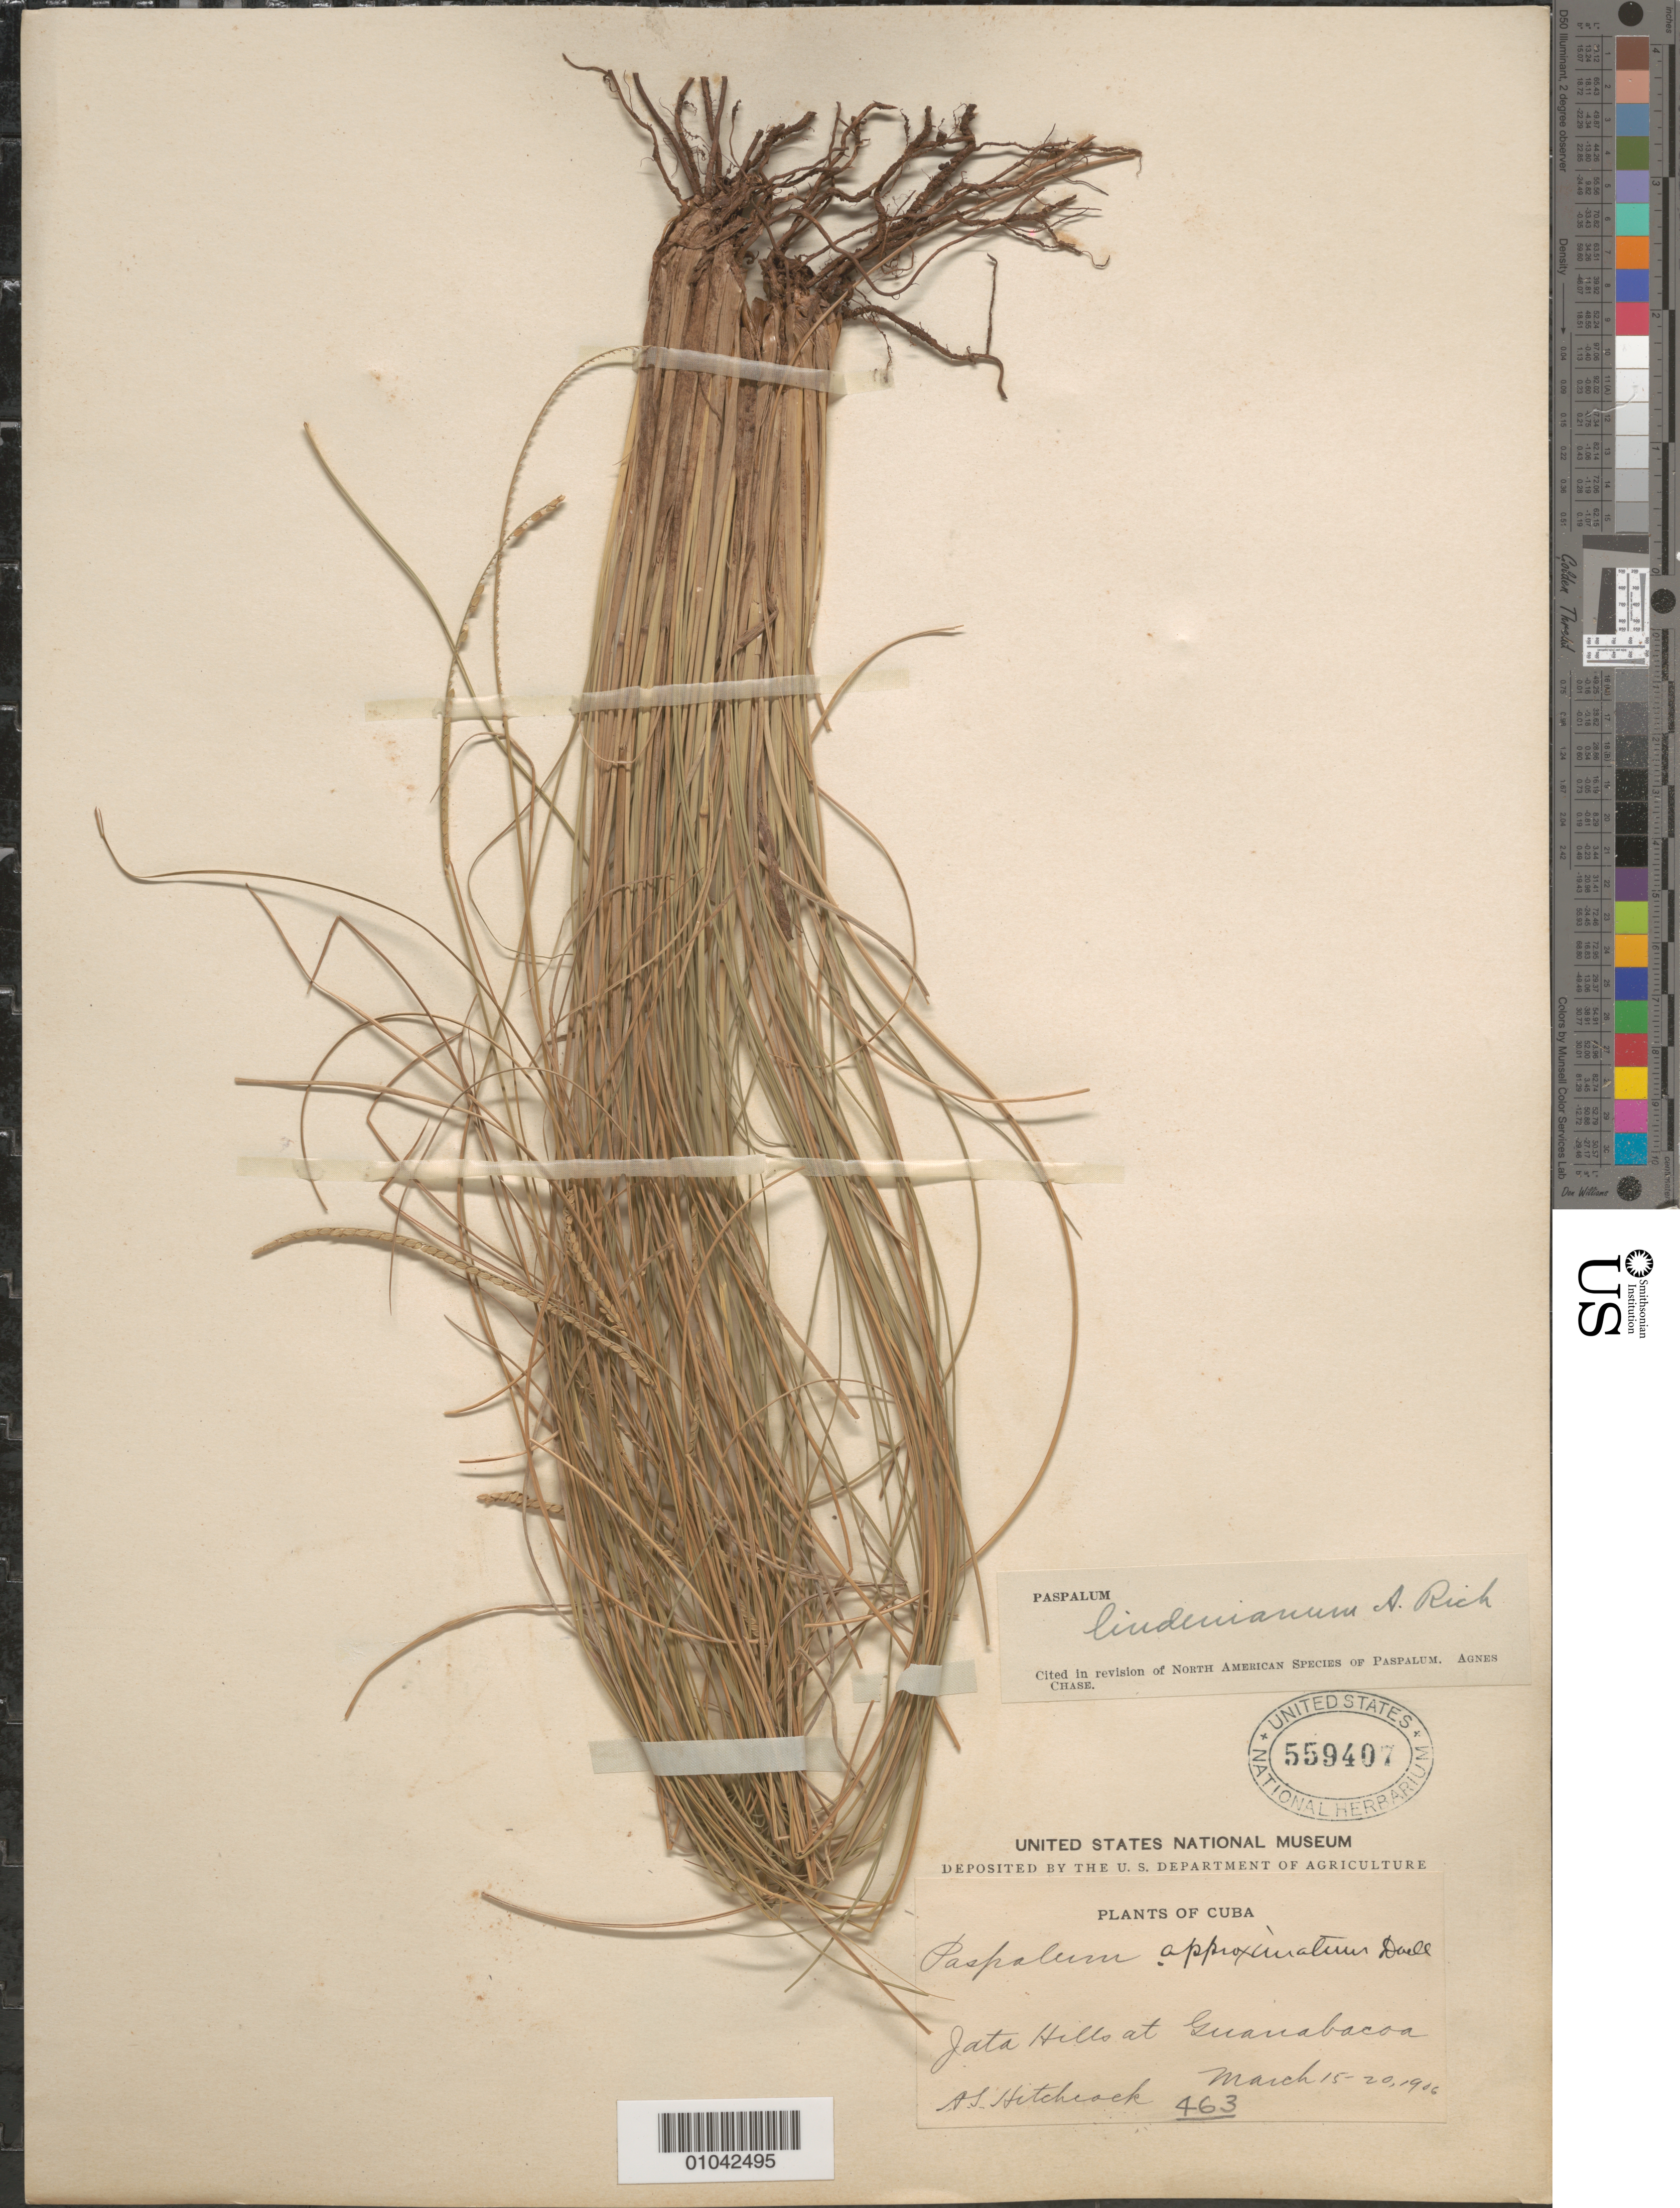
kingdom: Plantae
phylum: Tracheophyta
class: Liliopsida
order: Poales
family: Poaceae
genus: Paspalum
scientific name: Paspalum lindenianum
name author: A. Rich.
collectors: A. S. Hitchcock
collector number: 463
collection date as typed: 15 Mar 1906 to 20 Mar 1906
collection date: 1906-03-15/1906-03-20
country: Cuba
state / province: La Habana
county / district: Municipio Guanabacoa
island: Cuba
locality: Jata Hills at Guanabacoa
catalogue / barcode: US 559407